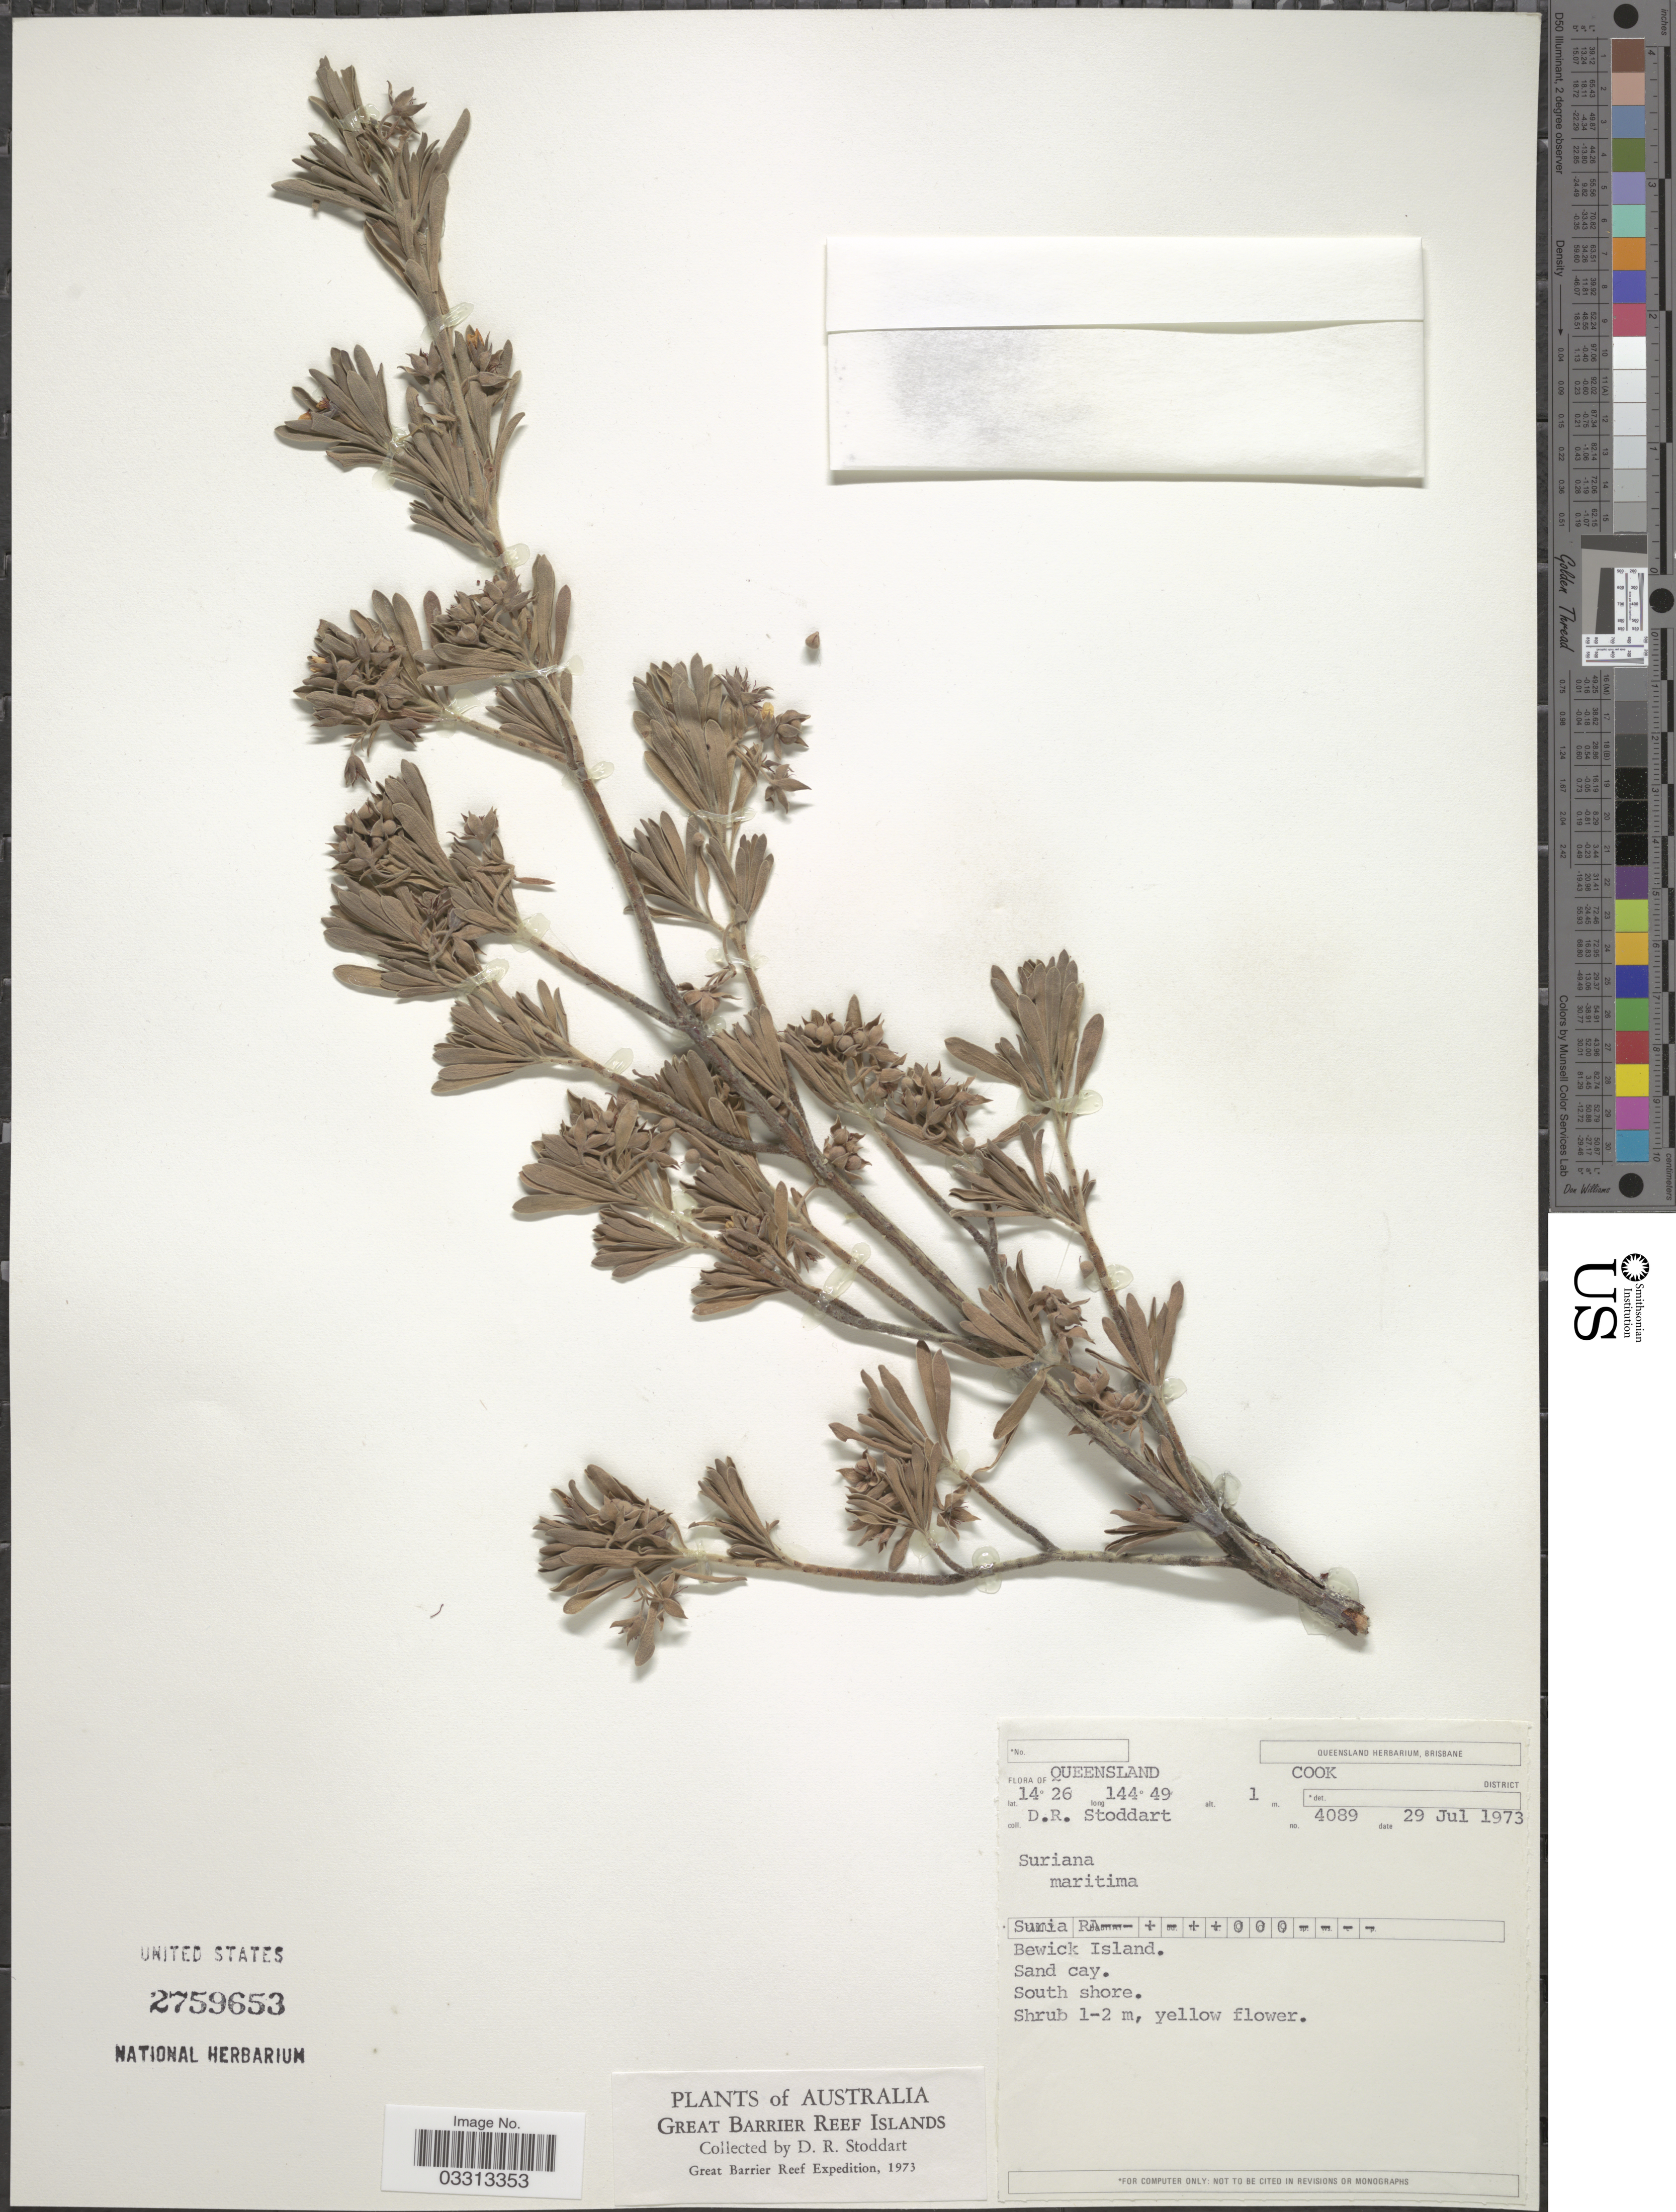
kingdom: Plantae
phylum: Tracheophyta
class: Magnoliopsida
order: Fabales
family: Surianaceae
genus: Suriana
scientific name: Suriana maritima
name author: L.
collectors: D. R. Stoddart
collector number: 4089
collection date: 1973-07-29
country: Australia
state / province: Queensland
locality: Cook District. Bewick Island. Great Barrier Reef Islands. Great Barrier Reef.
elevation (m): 1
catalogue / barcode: US 2759653